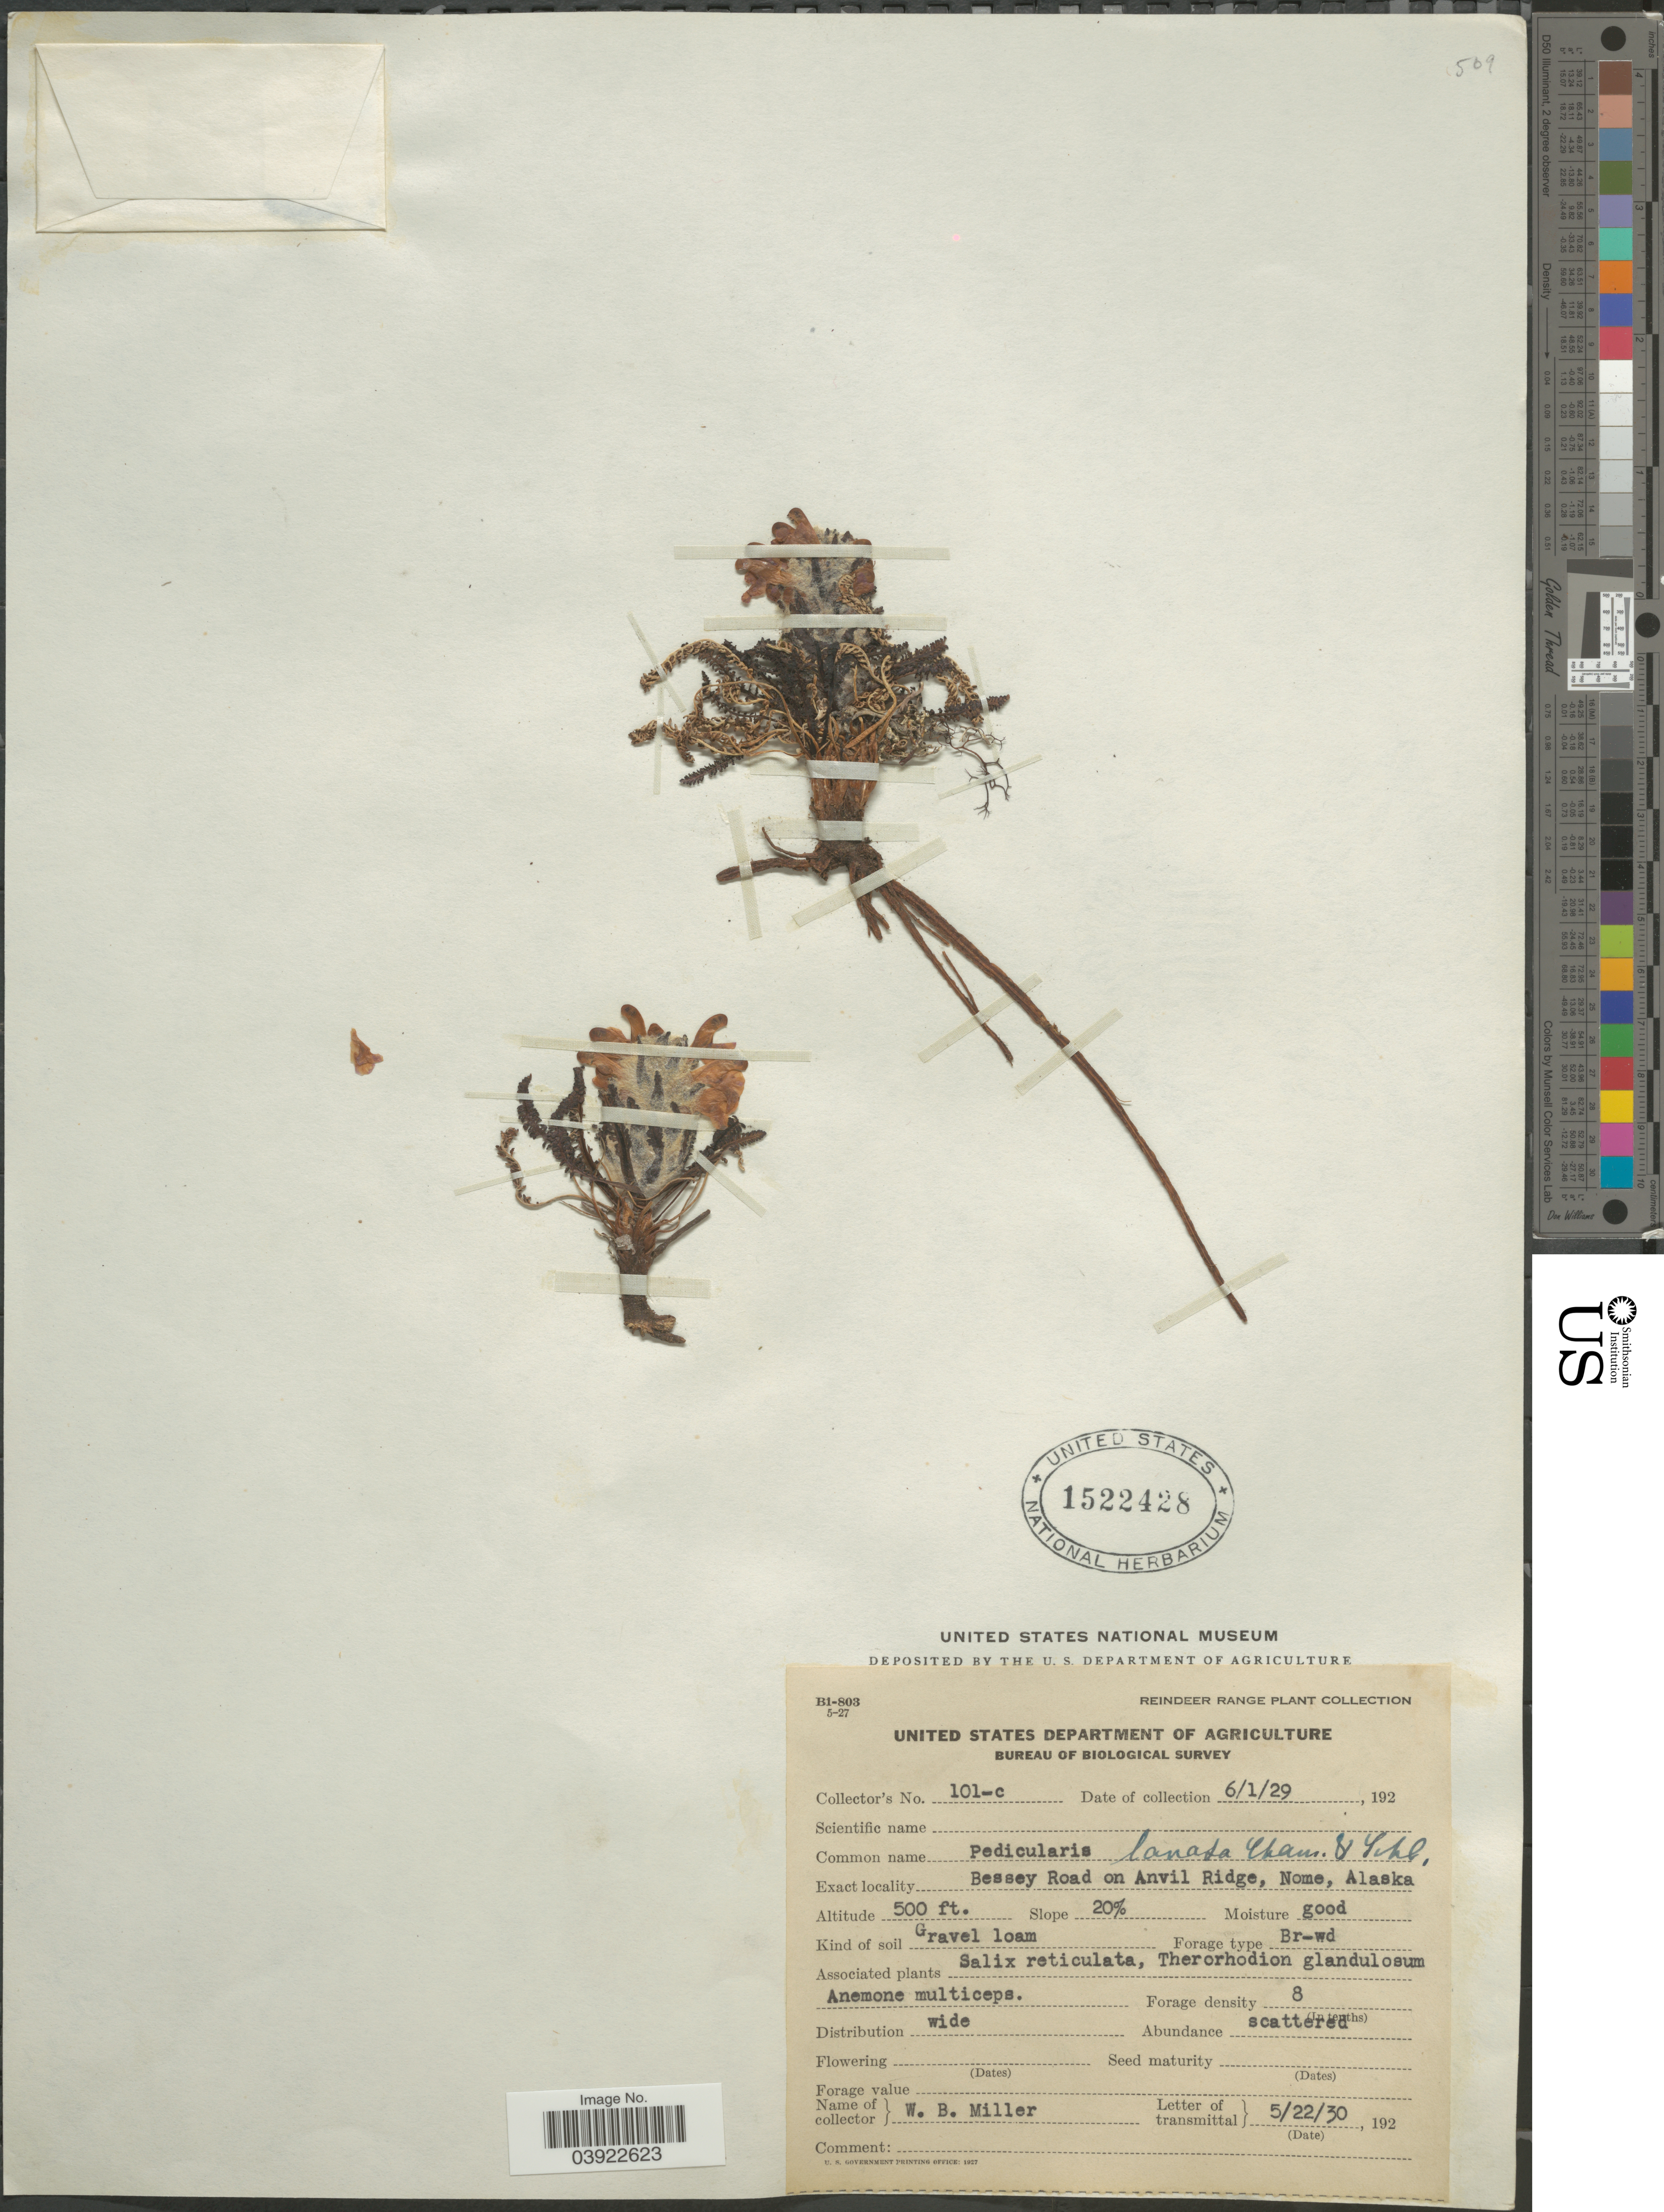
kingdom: Plantae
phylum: Tracheophyta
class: Magnoliopsida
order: Lamiales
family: Orobanchaceae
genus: Pedicularis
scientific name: Pedicularis lanata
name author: Willd. ex Cham. & Schltdl.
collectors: W. Miller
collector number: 101-c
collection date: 1929-06-01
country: United States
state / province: Alaska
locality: Bessey Road on Anvil Ridge, Nome. Slope 20%.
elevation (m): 152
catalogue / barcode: US 1522428